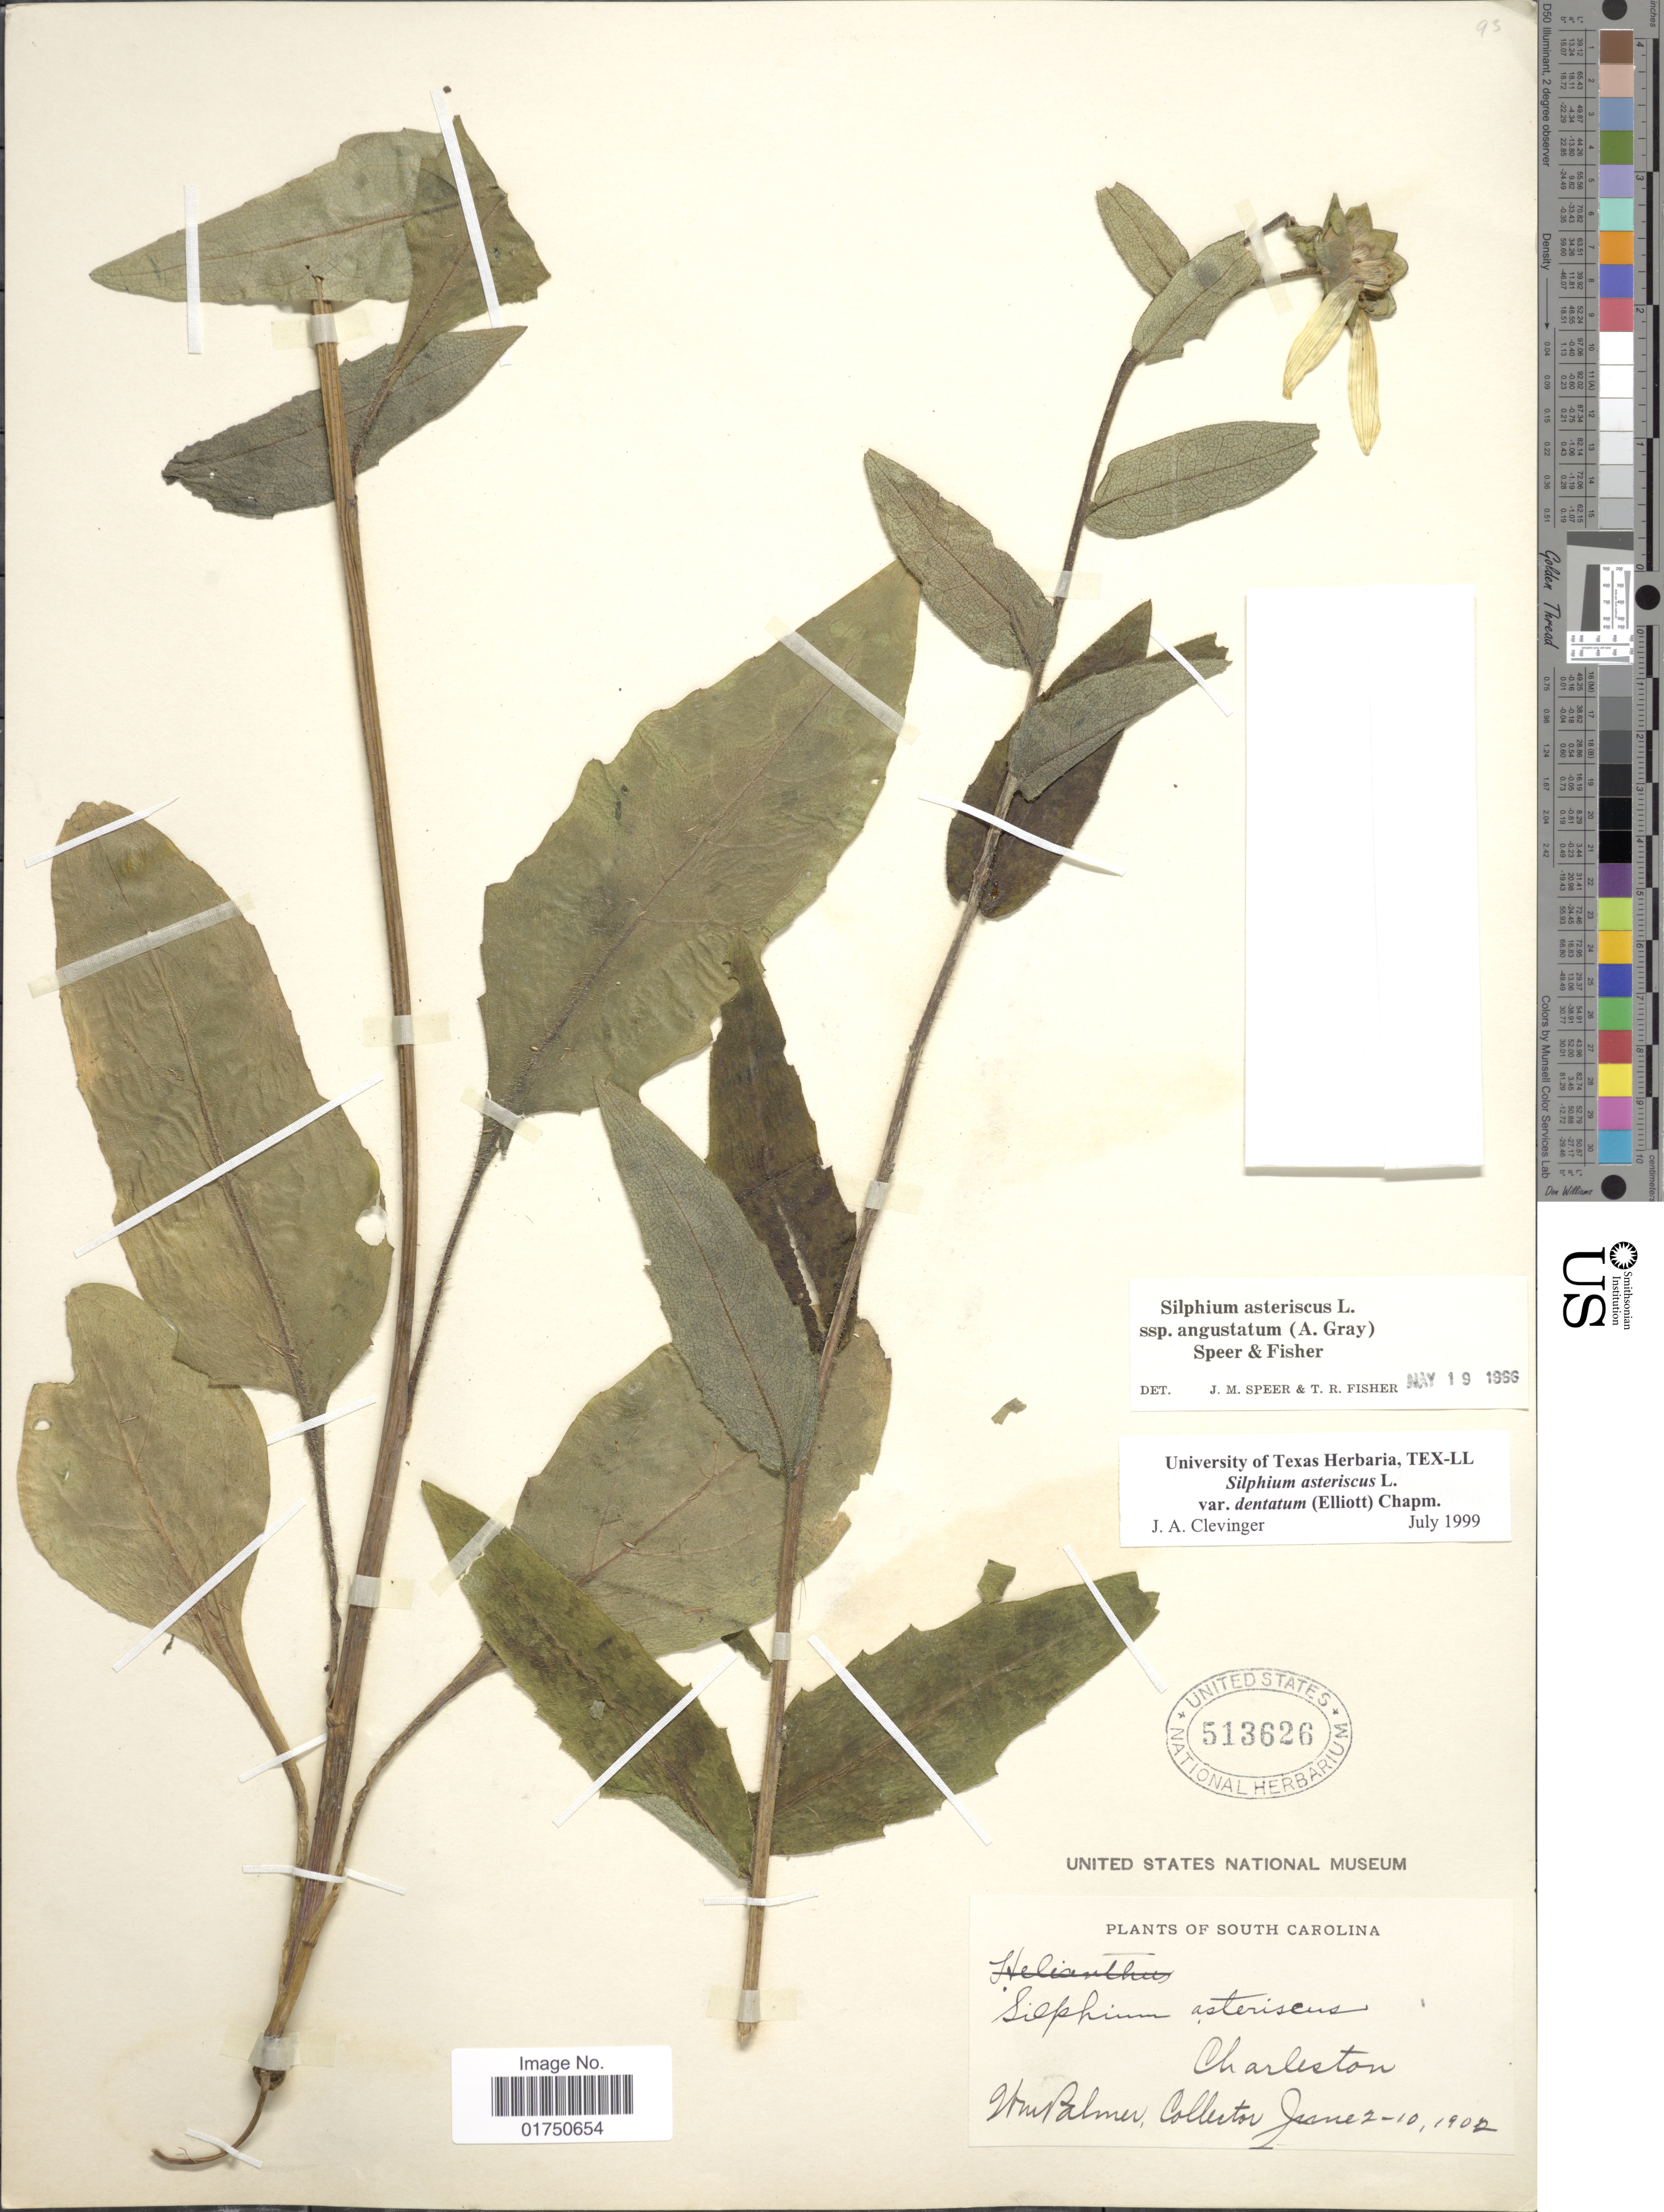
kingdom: Plantae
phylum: Tracheophyta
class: Magnoliopsida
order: Asterales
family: Asteraceae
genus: Silphium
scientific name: Silphium asteriscus var. dentatum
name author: (Elliott) Chapm.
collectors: W. Palmer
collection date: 1902-06-02/1902-06-10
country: United States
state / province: South Carolina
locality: Charleston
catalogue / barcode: US 513626